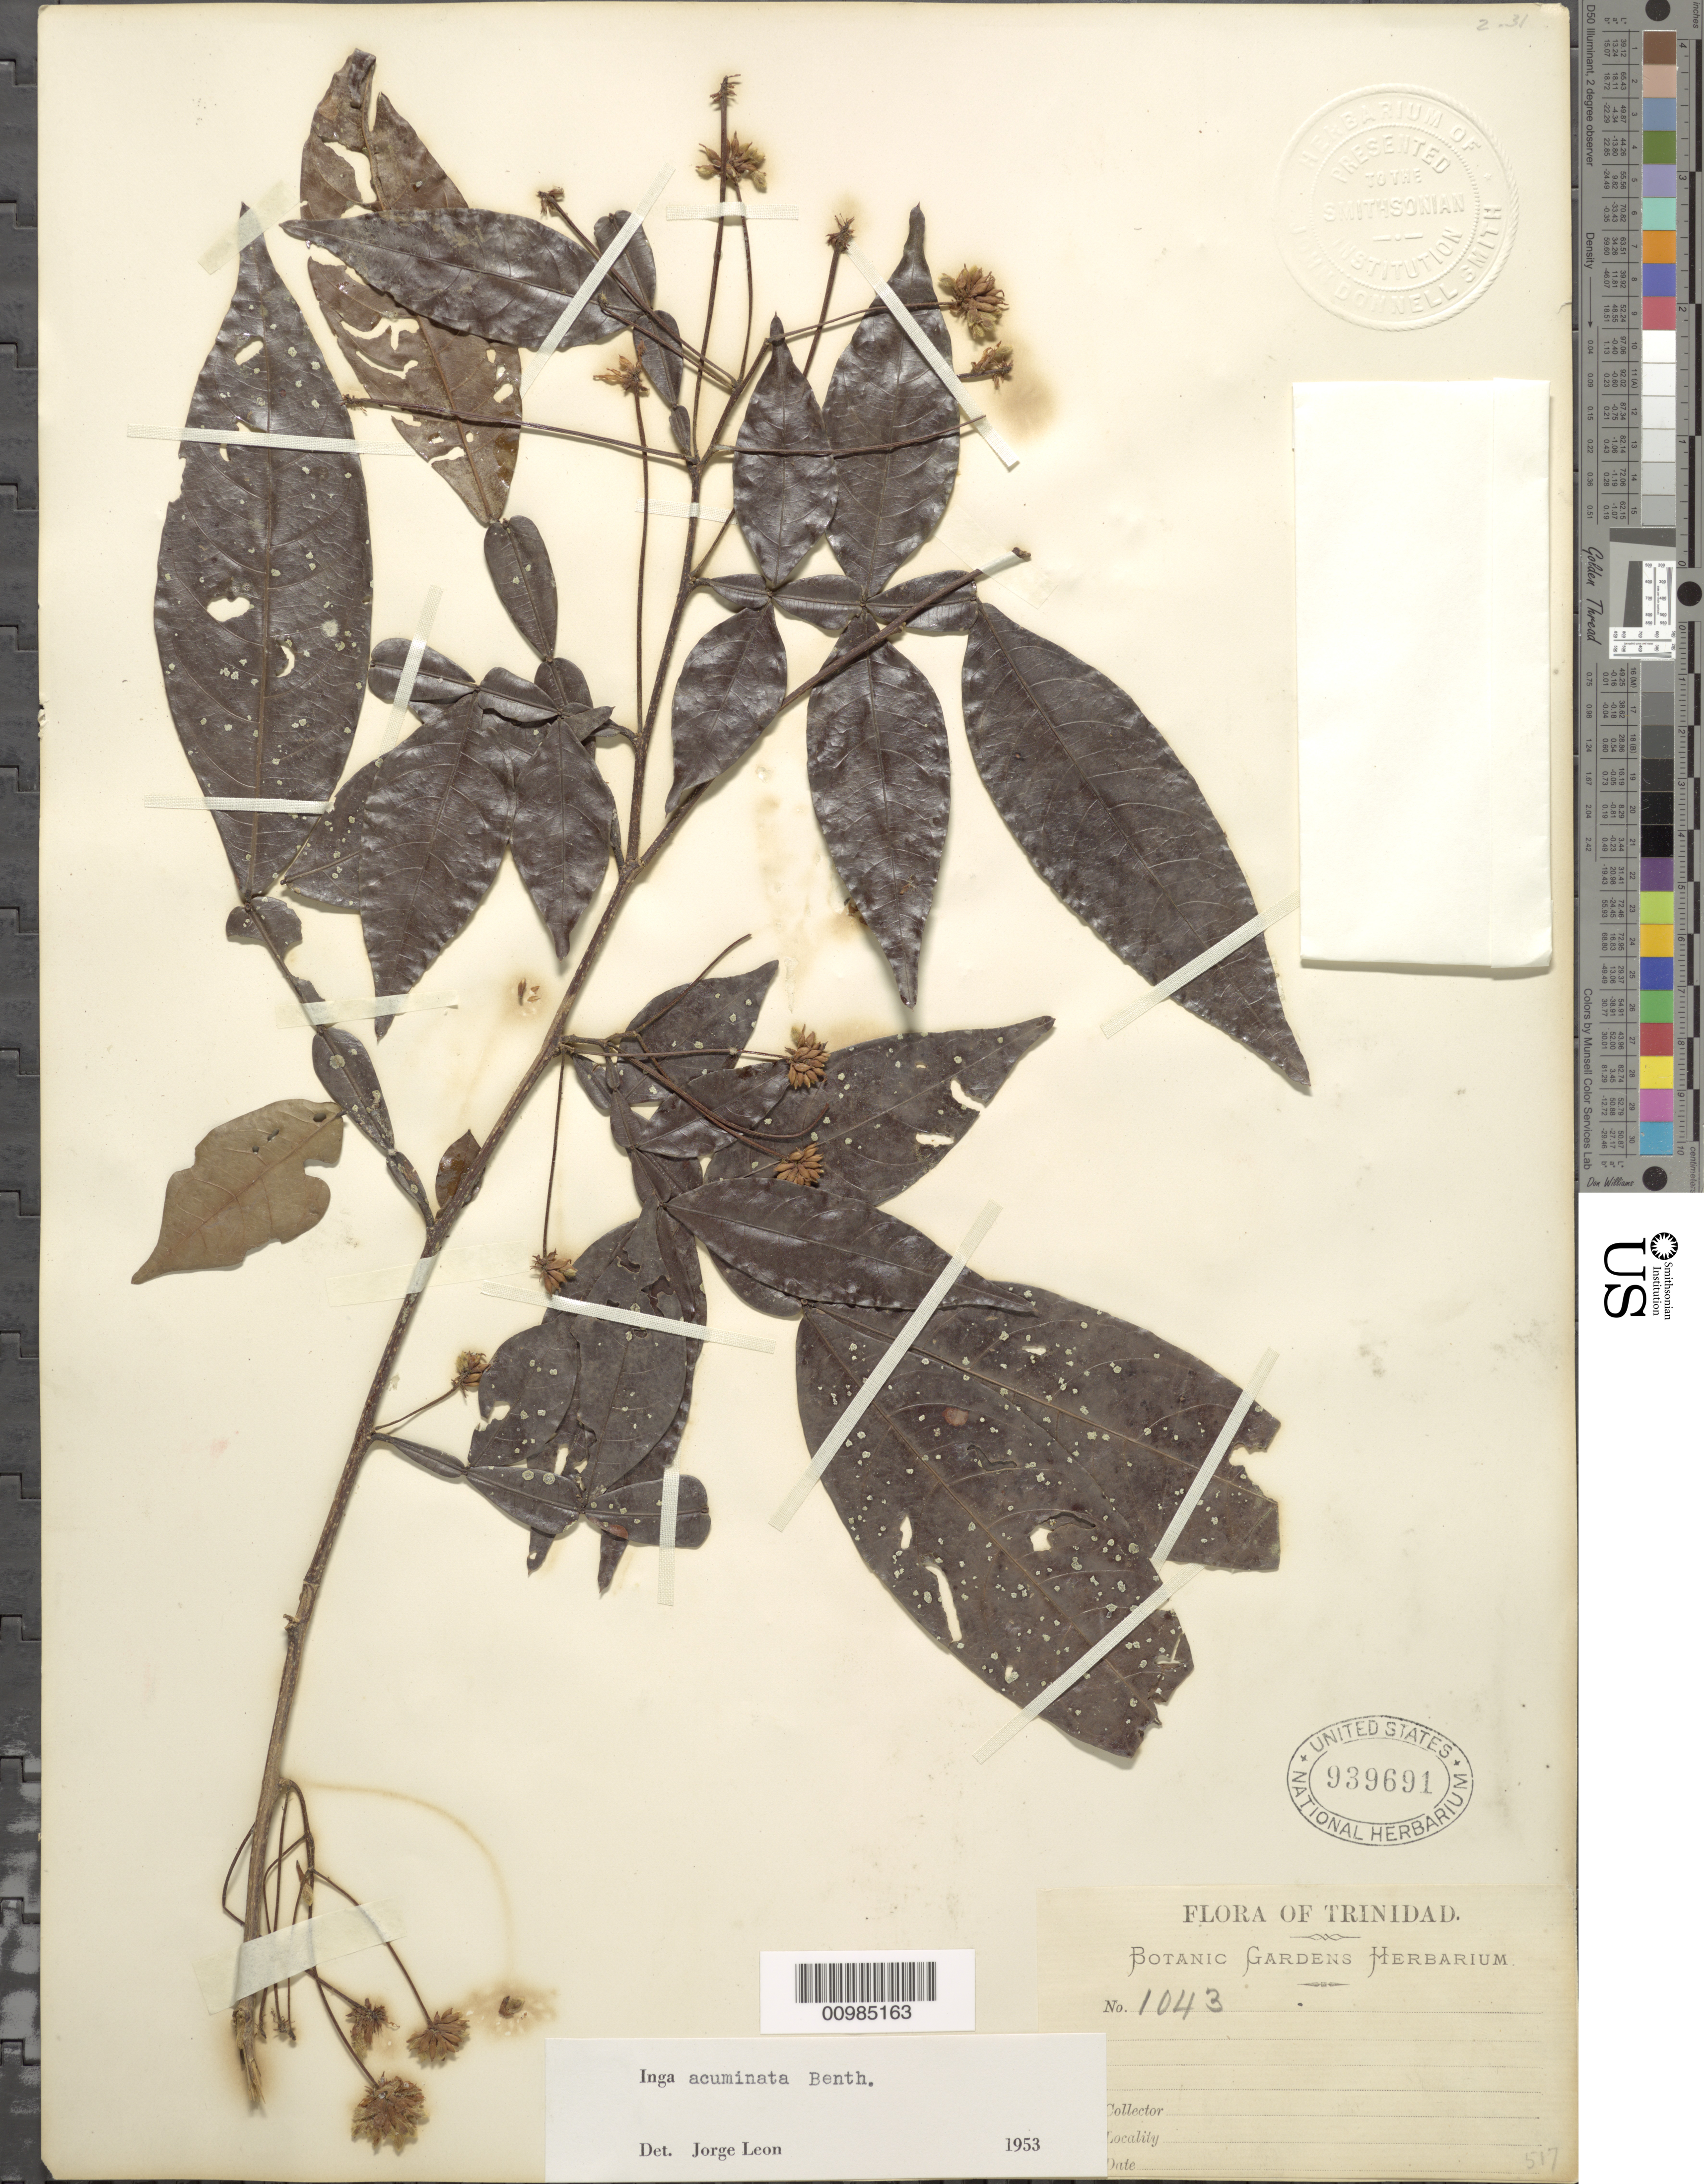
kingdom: Plantae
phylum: Tracheophyta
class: Magnoliopsida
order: Fabales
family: Fabaceae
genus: Inga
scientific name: Inga acuminata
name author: Benth.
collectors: N. Britton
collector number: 1043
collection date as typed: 27 Mar 1920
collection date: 1920-03-27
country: Trinidad and Tobago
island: Trinidad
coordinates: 0 N, 0 E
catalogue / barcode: US 939691